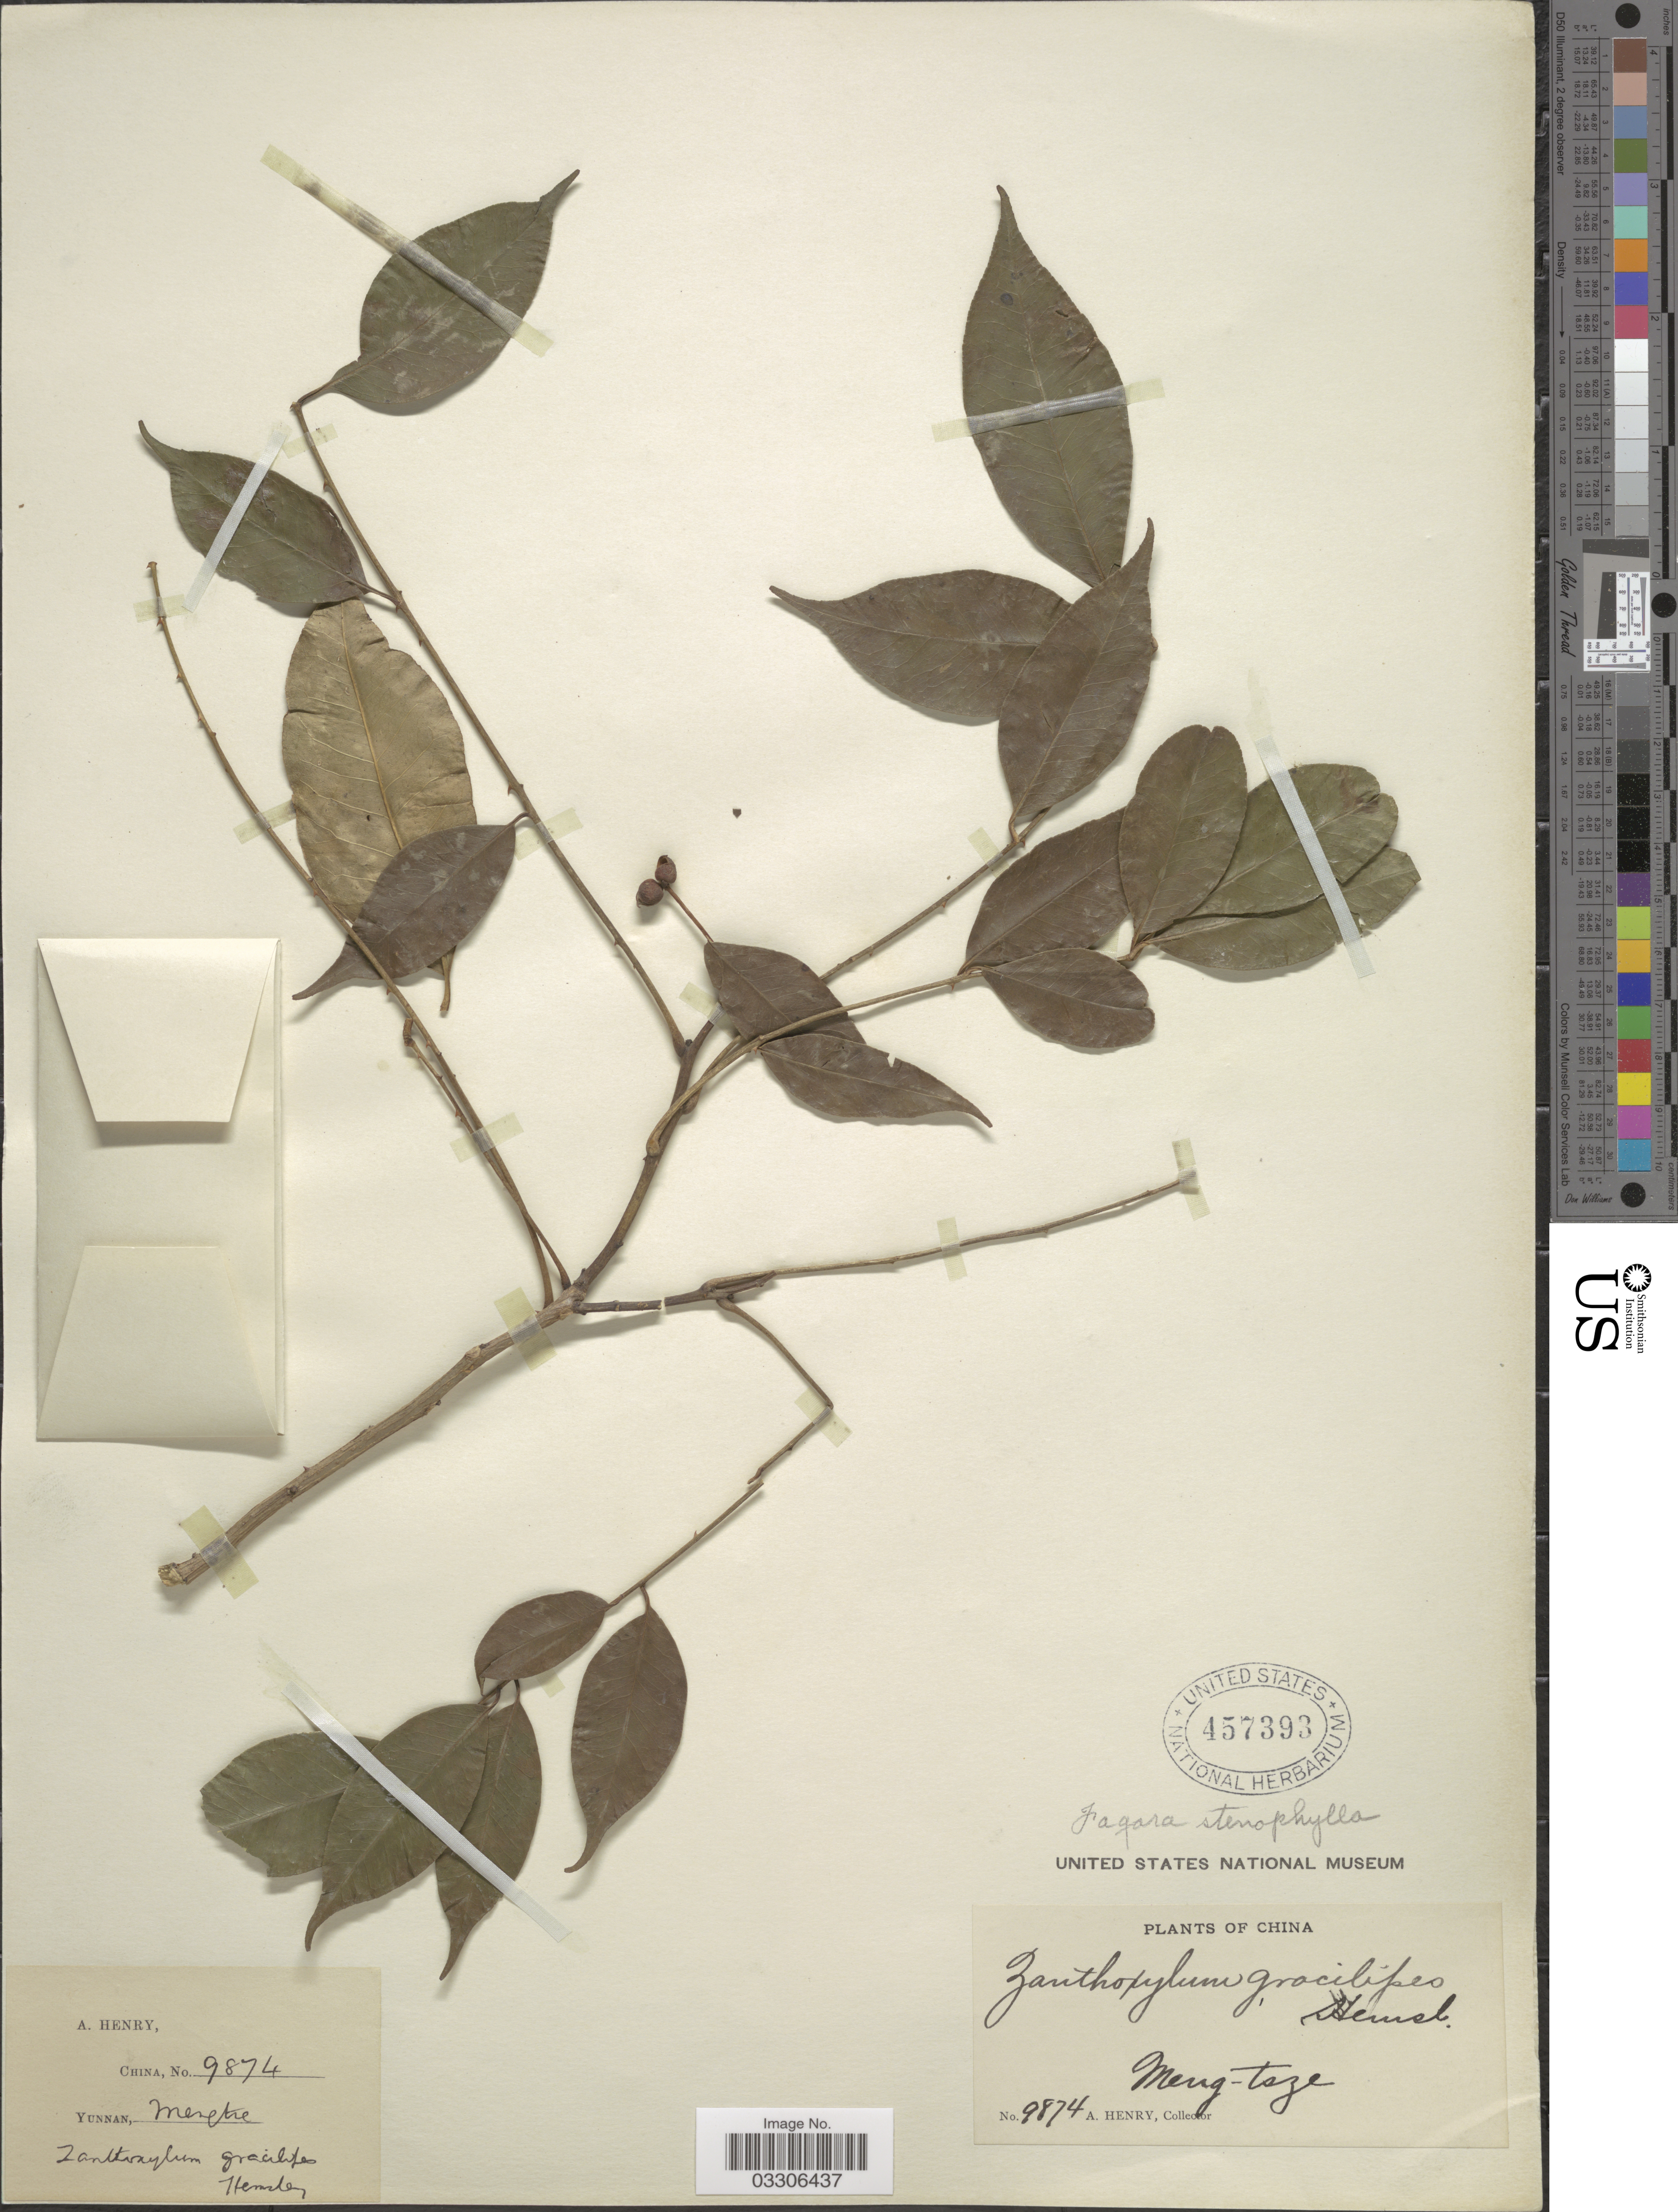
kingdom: Plantae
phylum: Tracheophyta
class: Magnoliopsida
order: Sapindales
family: Rutaceae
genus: Zanthoxylum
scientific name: Zanthoxylum stenophyllum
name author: Hemsl.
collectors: A. Henry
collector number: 9874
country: China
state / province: Yunnan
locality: Meng-tsze.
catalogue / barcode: US 457393